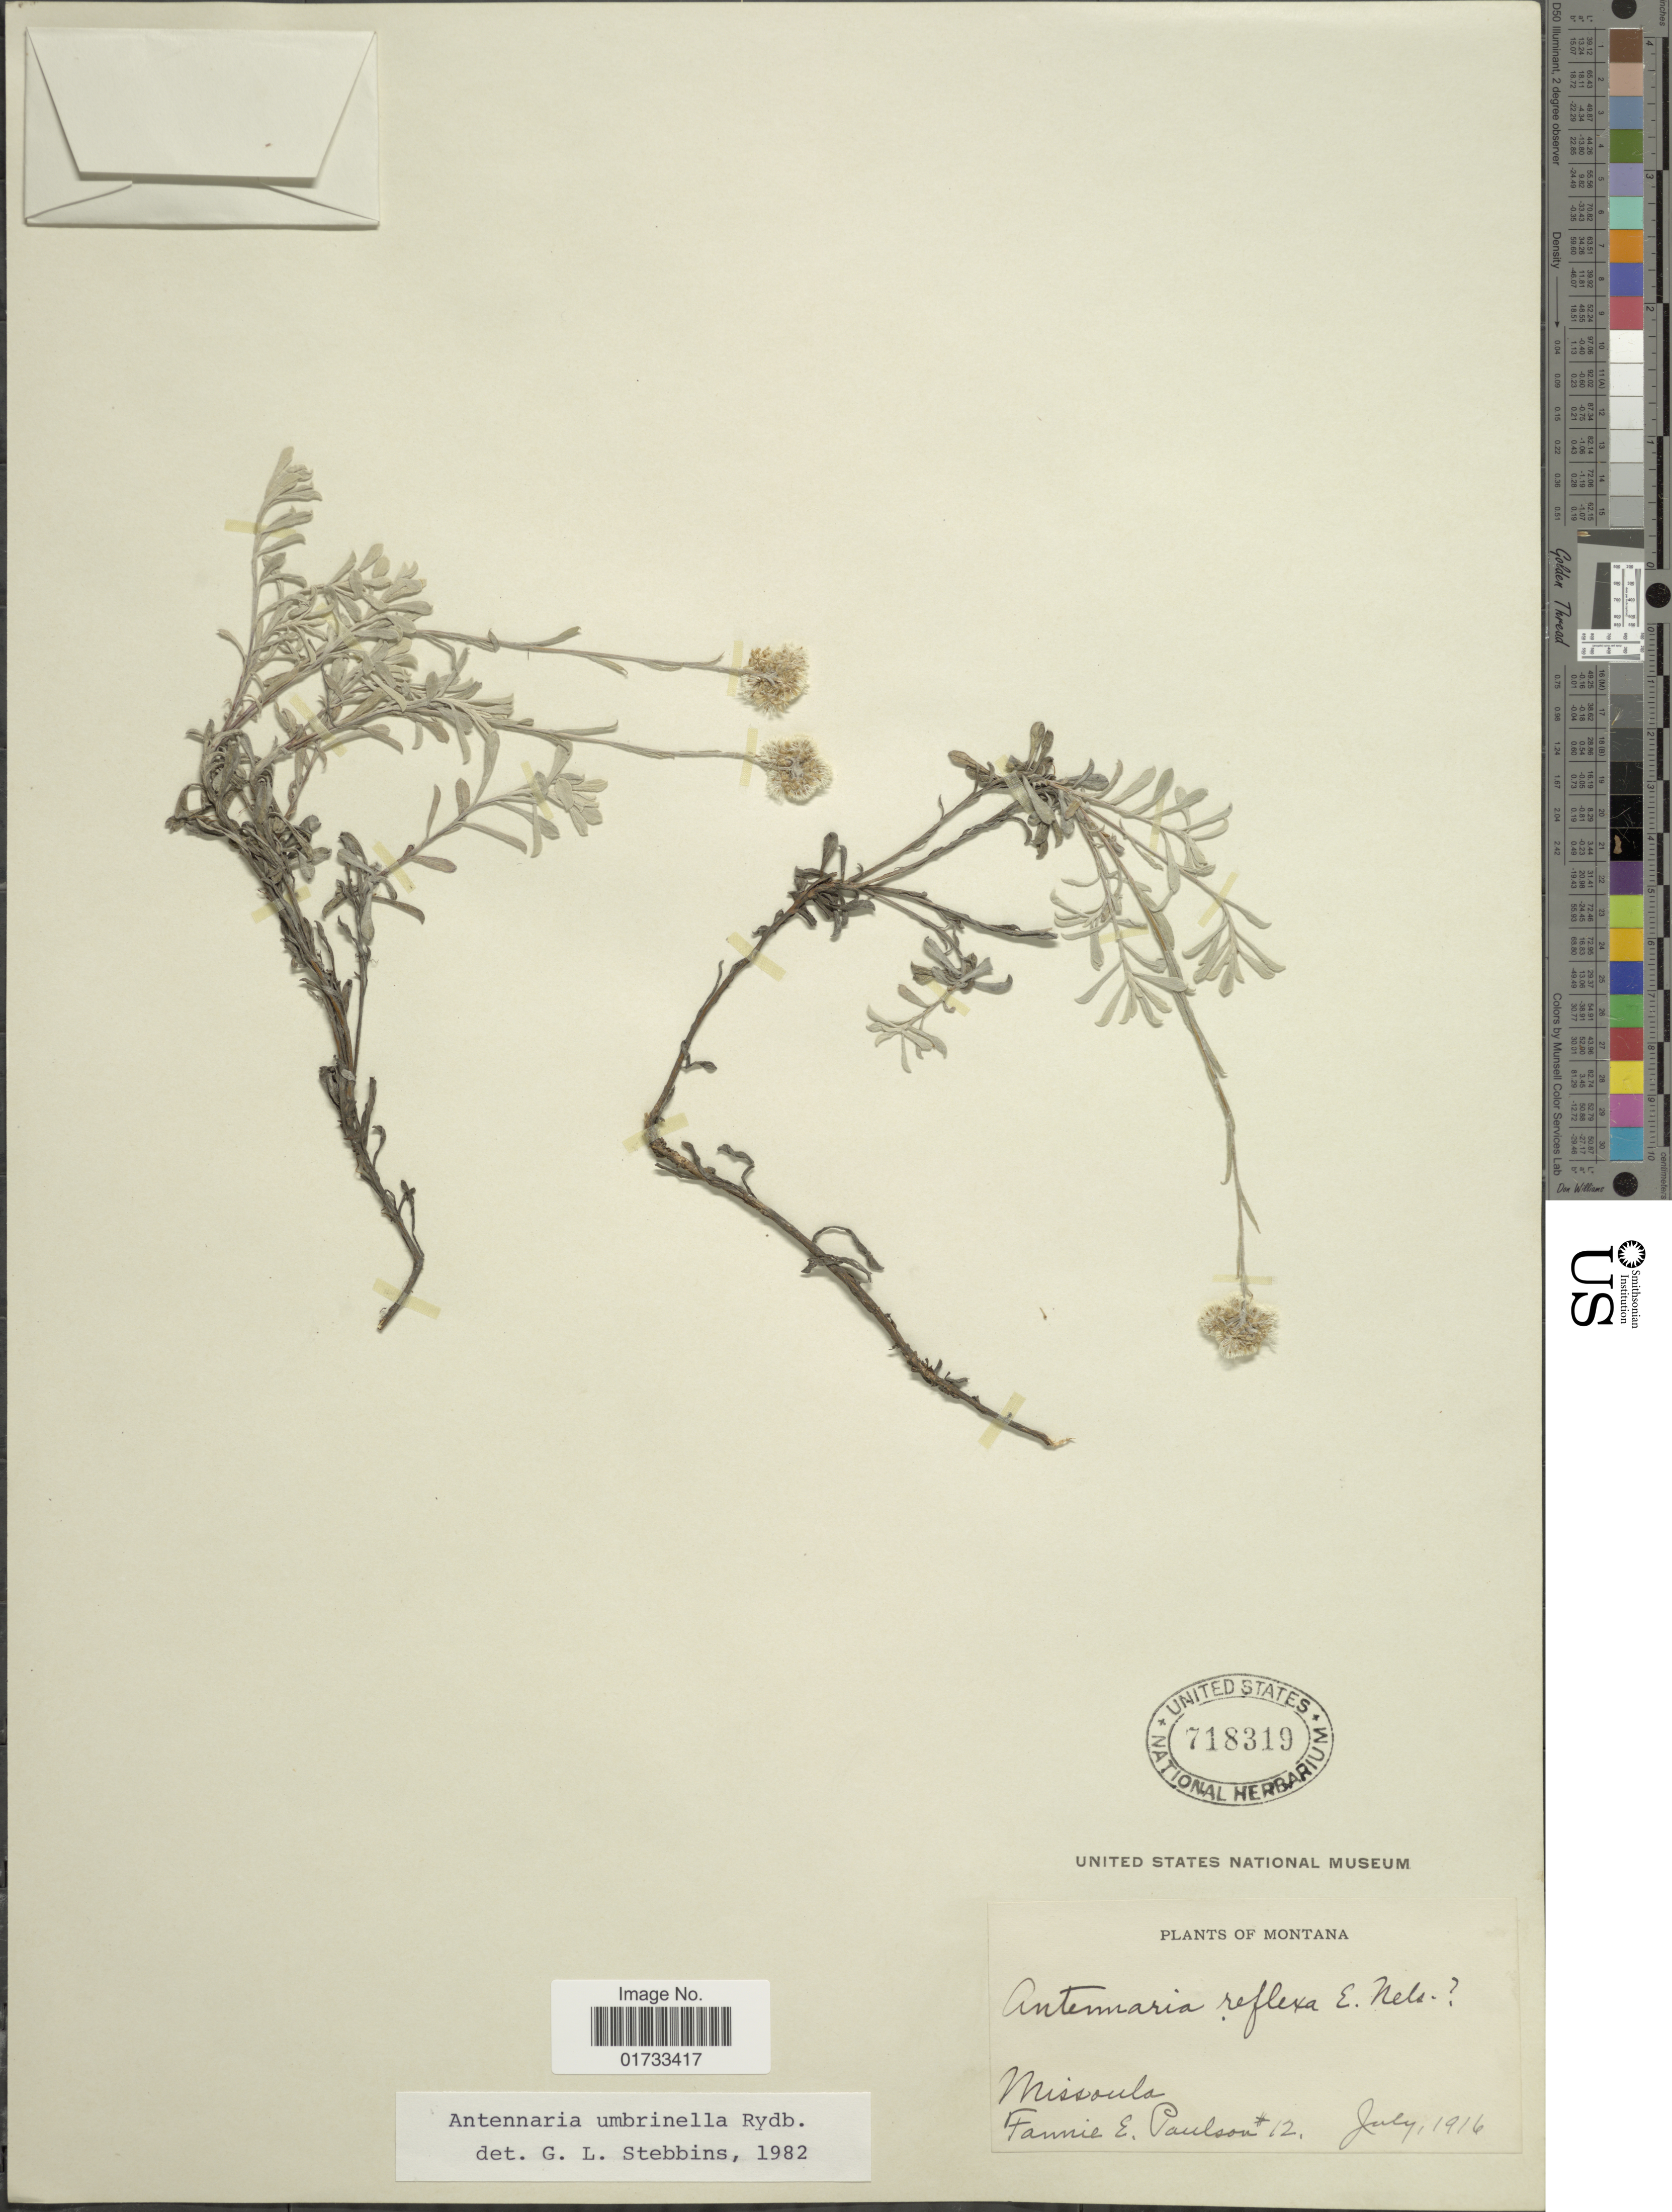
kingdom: Plantae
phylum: Tracheophyta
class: Magnoliopsida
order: Asterales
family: Asteraceae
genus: Antennaria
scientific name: Antennaria umbrinella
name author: Rydb.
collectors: F. Paulson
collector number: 12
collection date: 1916-07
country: United States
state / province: Montana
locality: Missoula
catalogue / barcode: US 718319